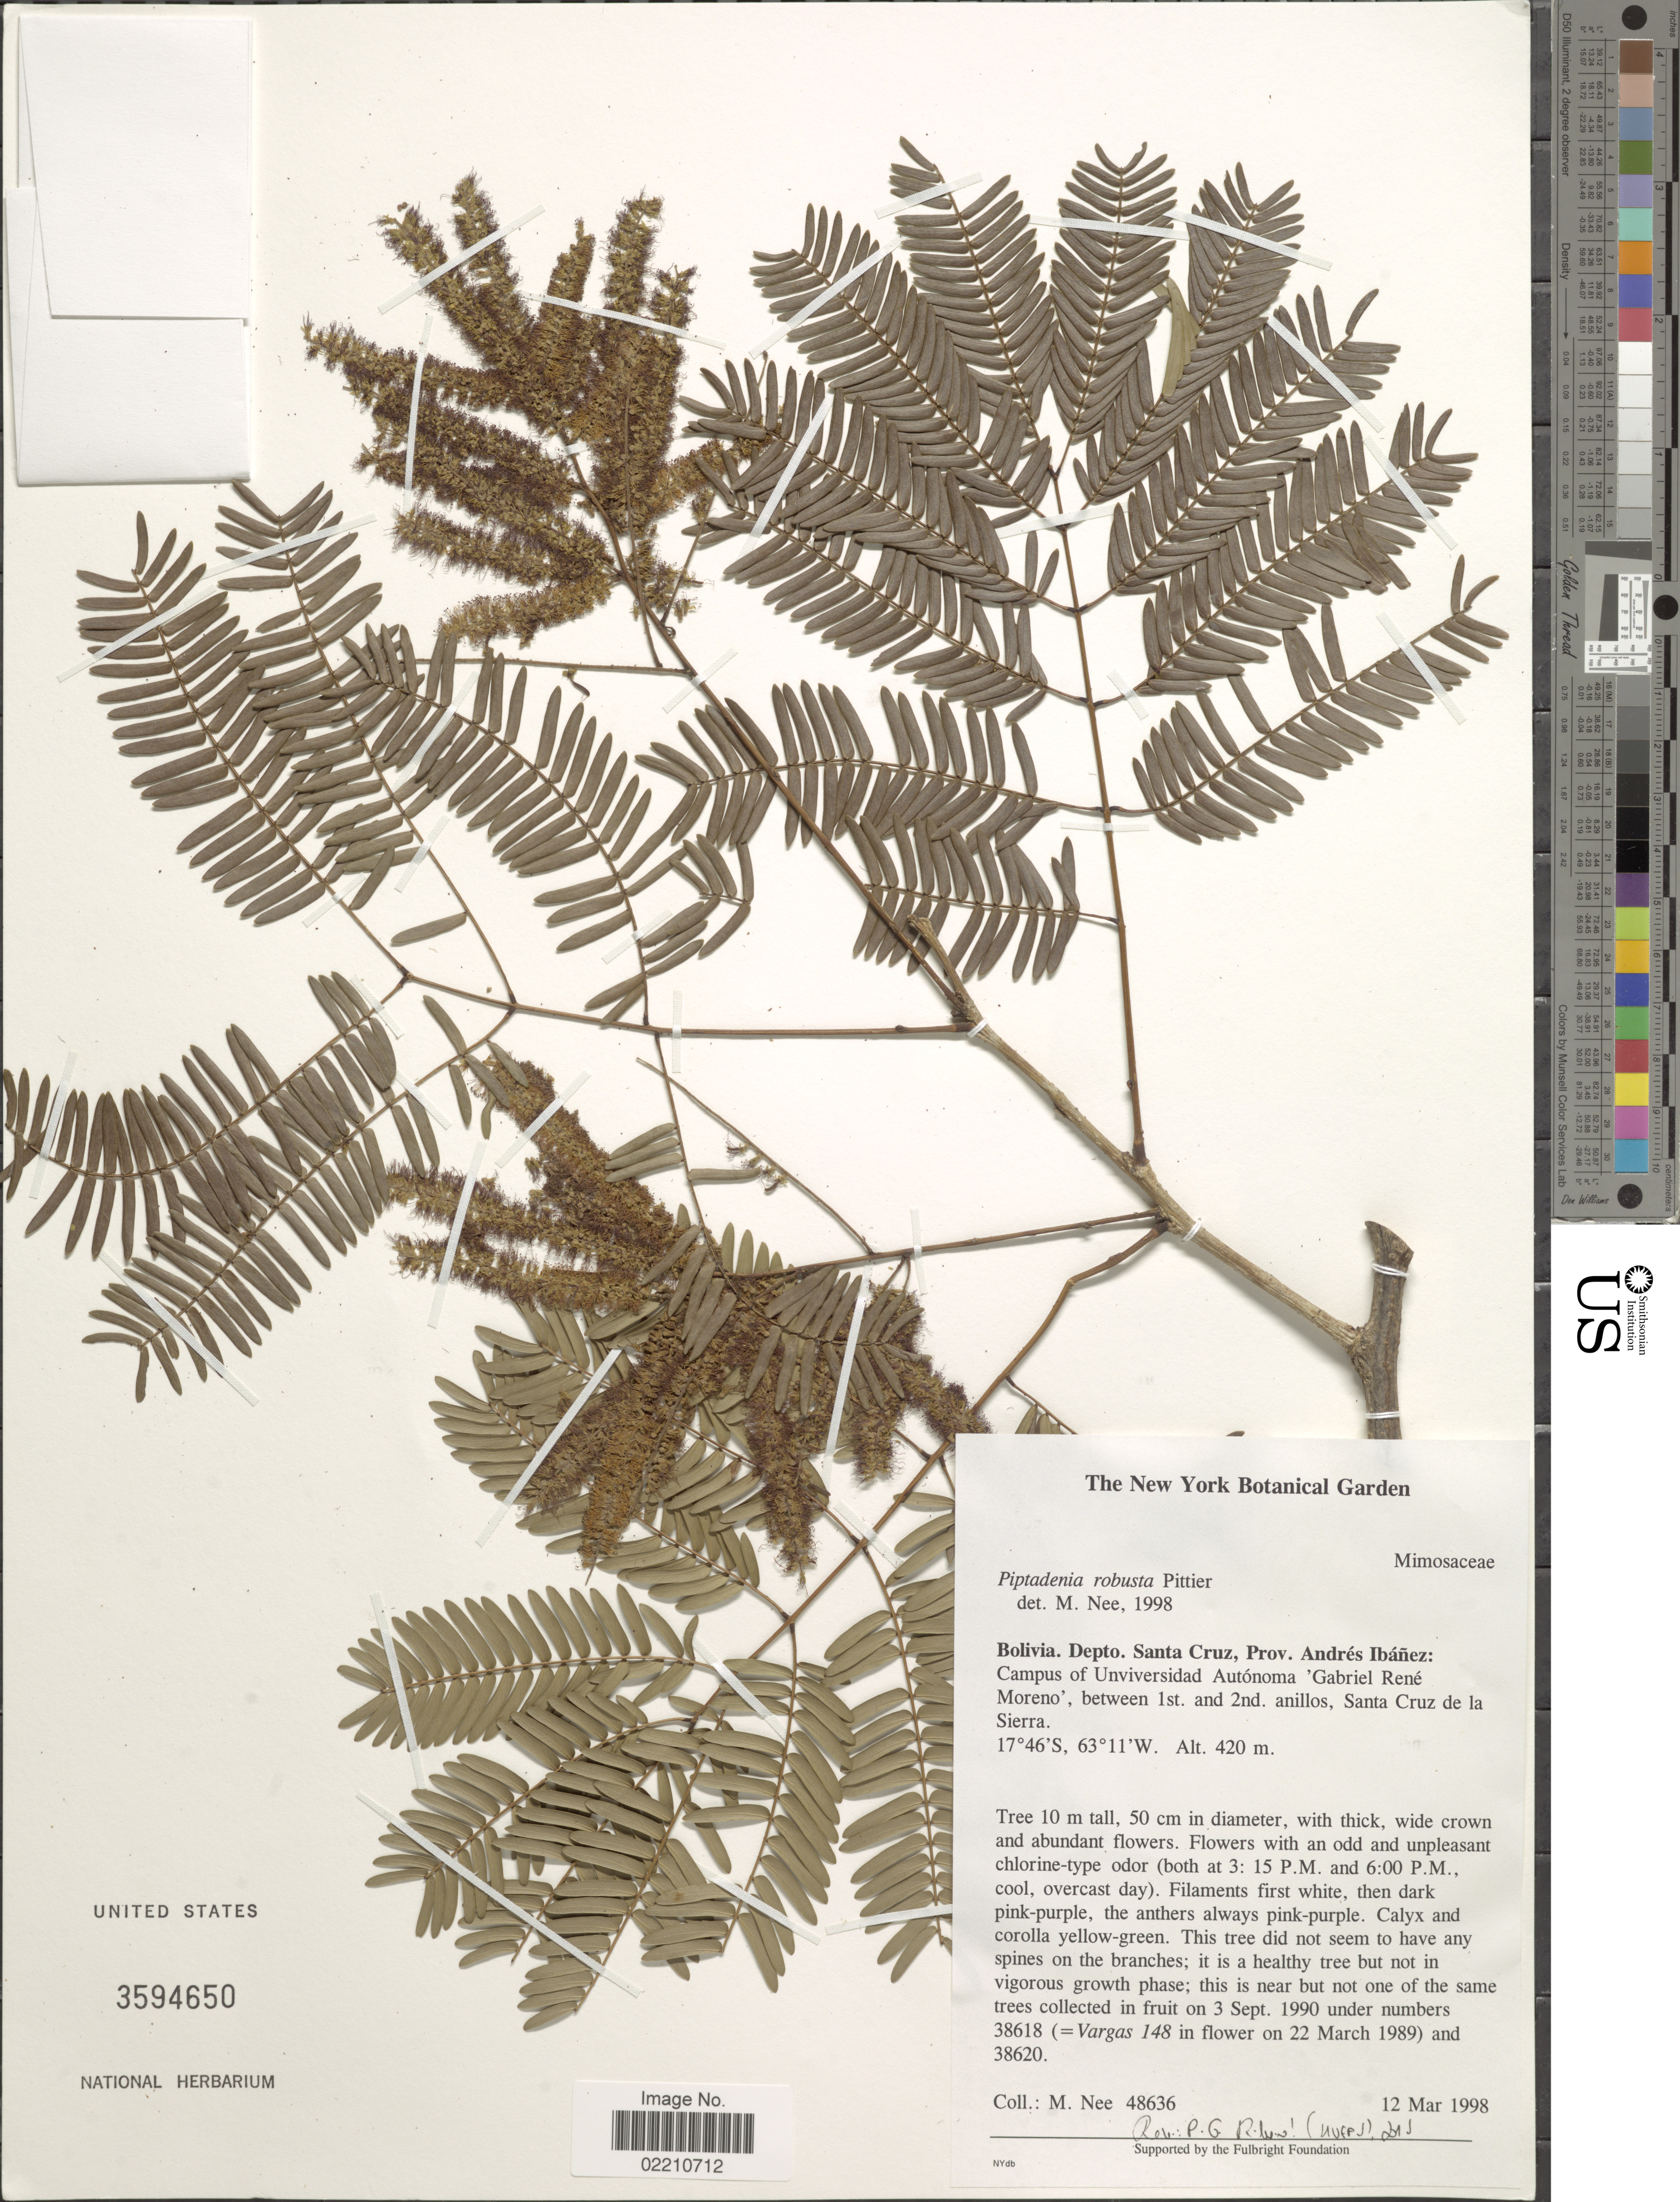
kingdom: Plantae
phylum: Tracheophyta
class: Magnoliopsida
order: Fabales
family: Fabaceae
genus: Piptadenia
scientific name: Piptadenia robusta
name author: Pittier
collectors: M. Nee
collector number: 48636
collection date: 1998-03-12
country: Bolivia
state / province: Santa Cruz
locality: Prov. Andrés Ibáñez: Campus of Universidad Autónoma 'Gabriel René Moreno', between 1st. and 2nd. anillos, Santa Cruz de la Sierra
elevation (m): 420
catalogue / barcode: US 3594650